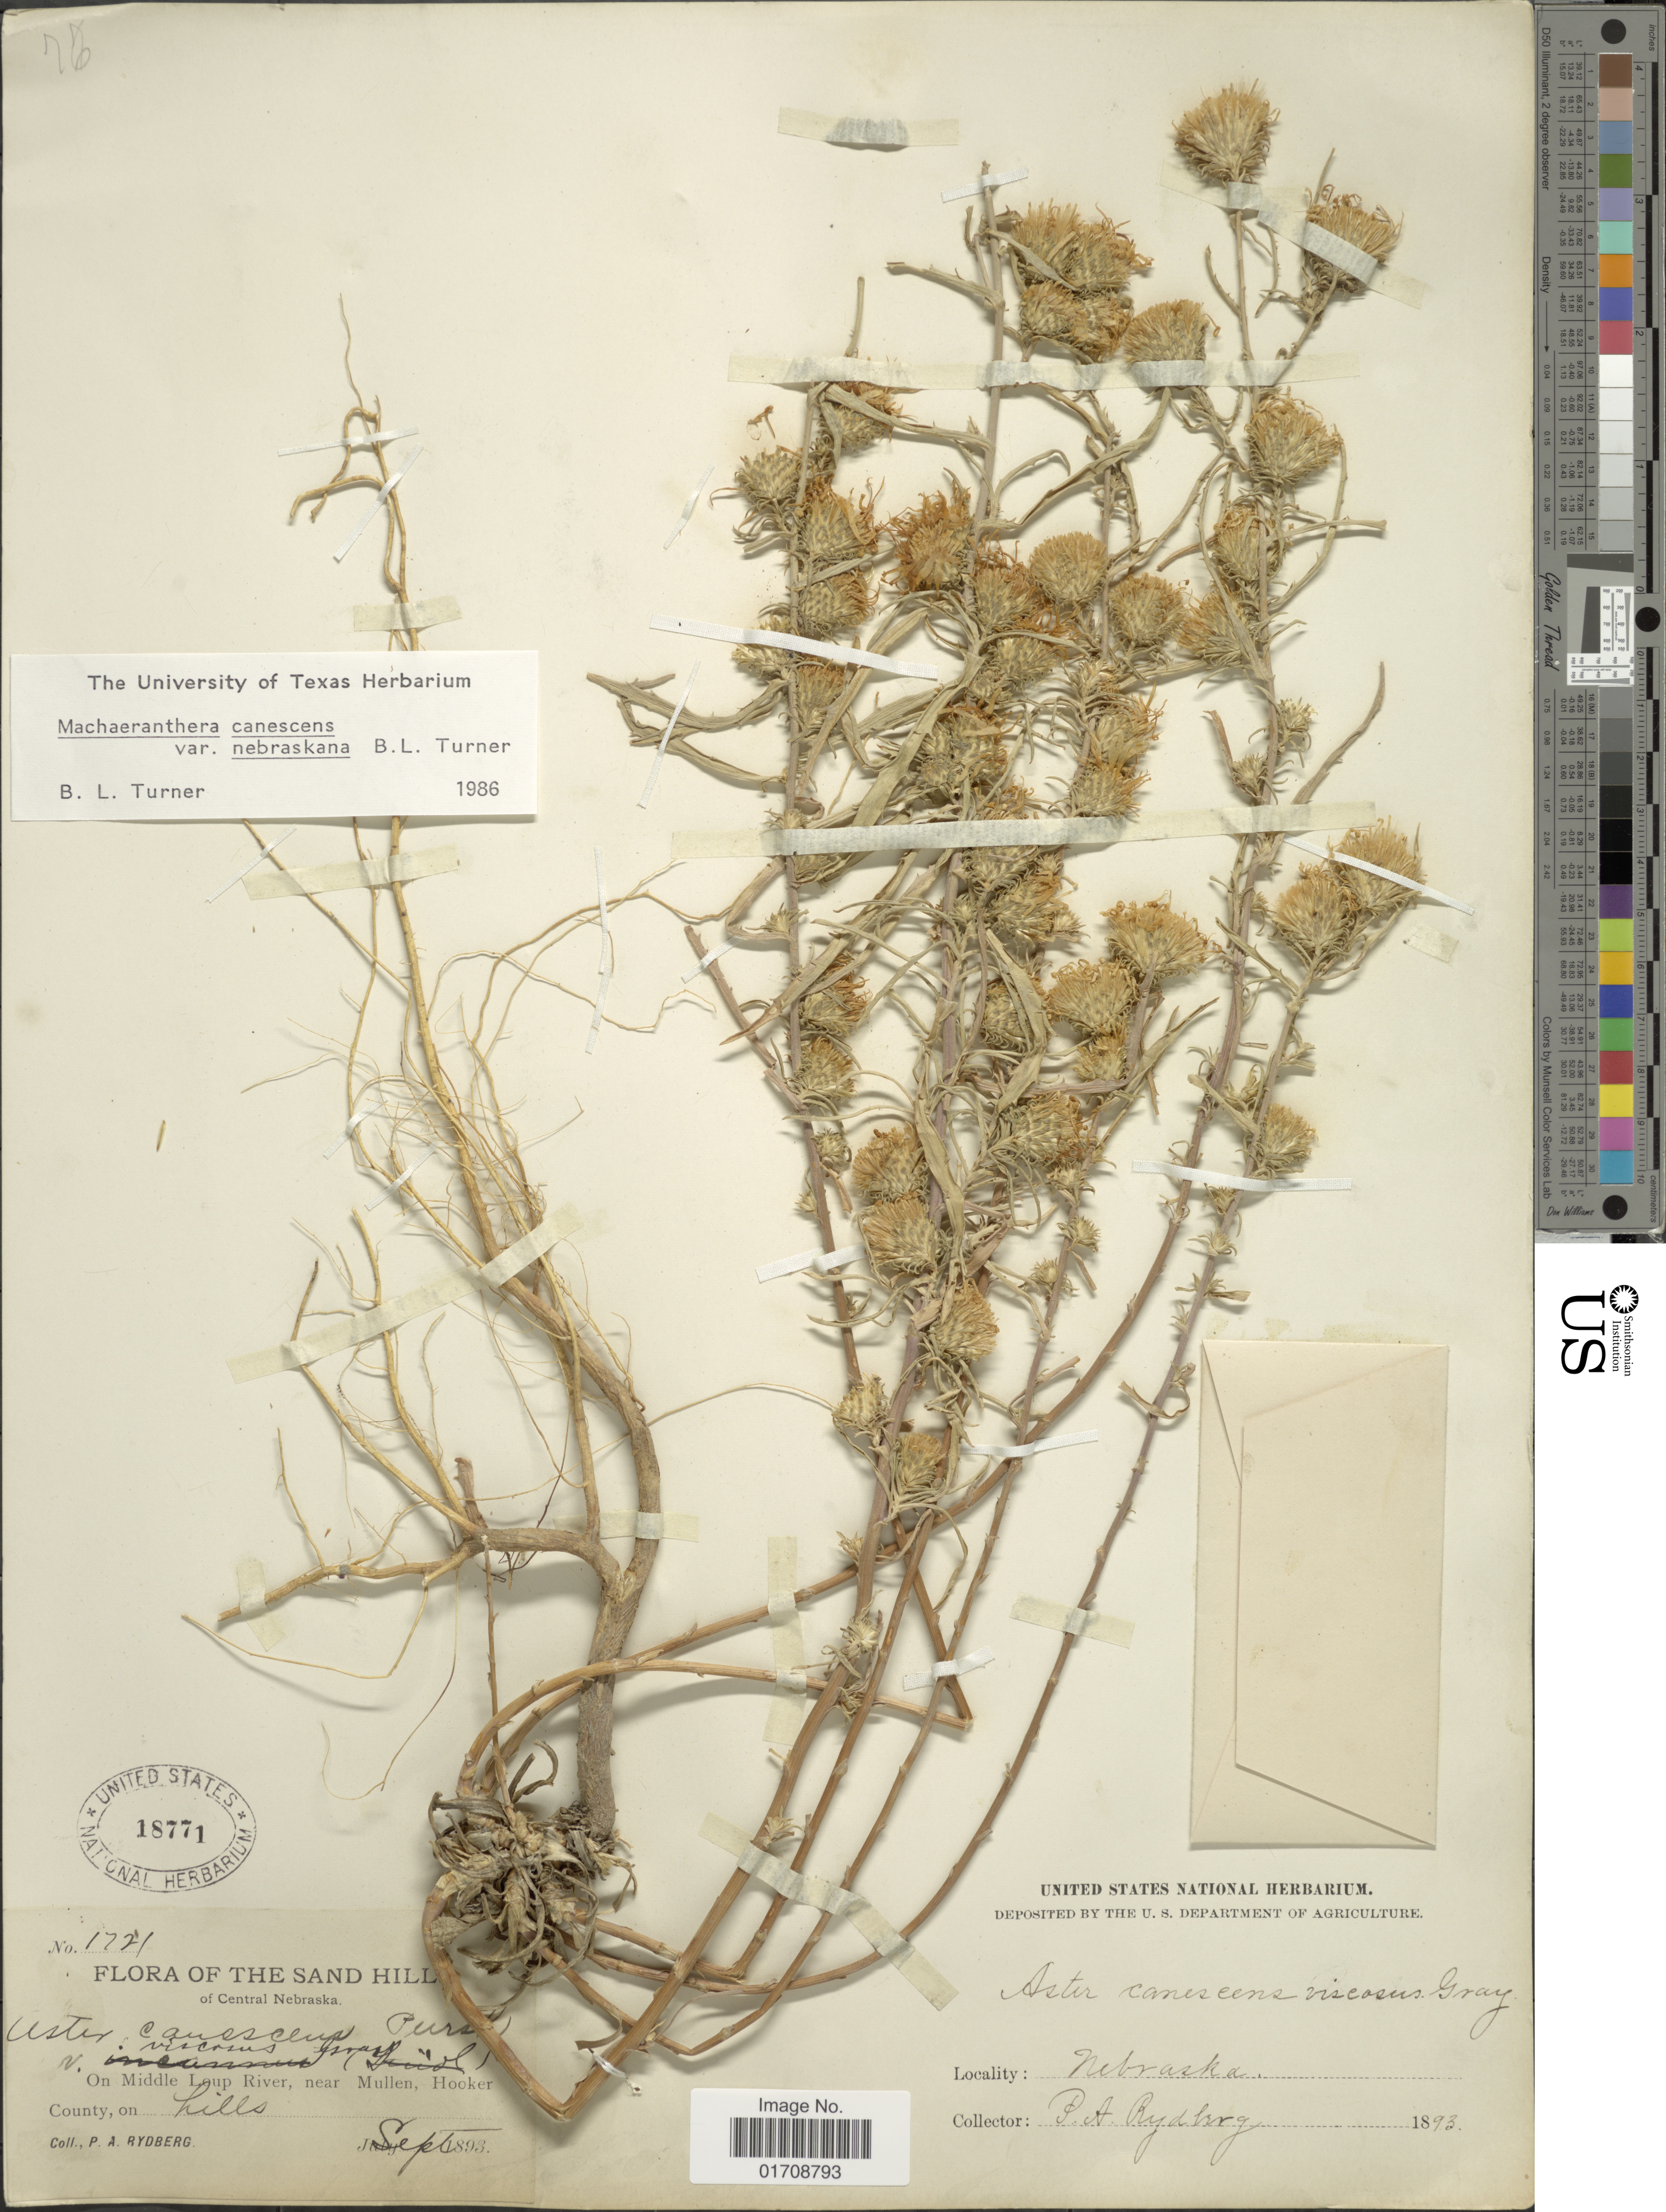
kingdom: Plantae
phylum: Tracheophyta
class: Magnoliopsida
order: Asterales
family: Asteraceae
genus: Machaeranthera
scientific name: Machaeranthera canescens var. nebraskana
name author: B.L. Turner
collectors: P. A. Rydberg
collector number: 1721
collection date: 1893-09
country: United States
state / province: Nebraska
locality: Sand Hills, Central Nebraska, on Middle Loup River, near Mullen, Hooker County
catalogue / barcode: US 18771